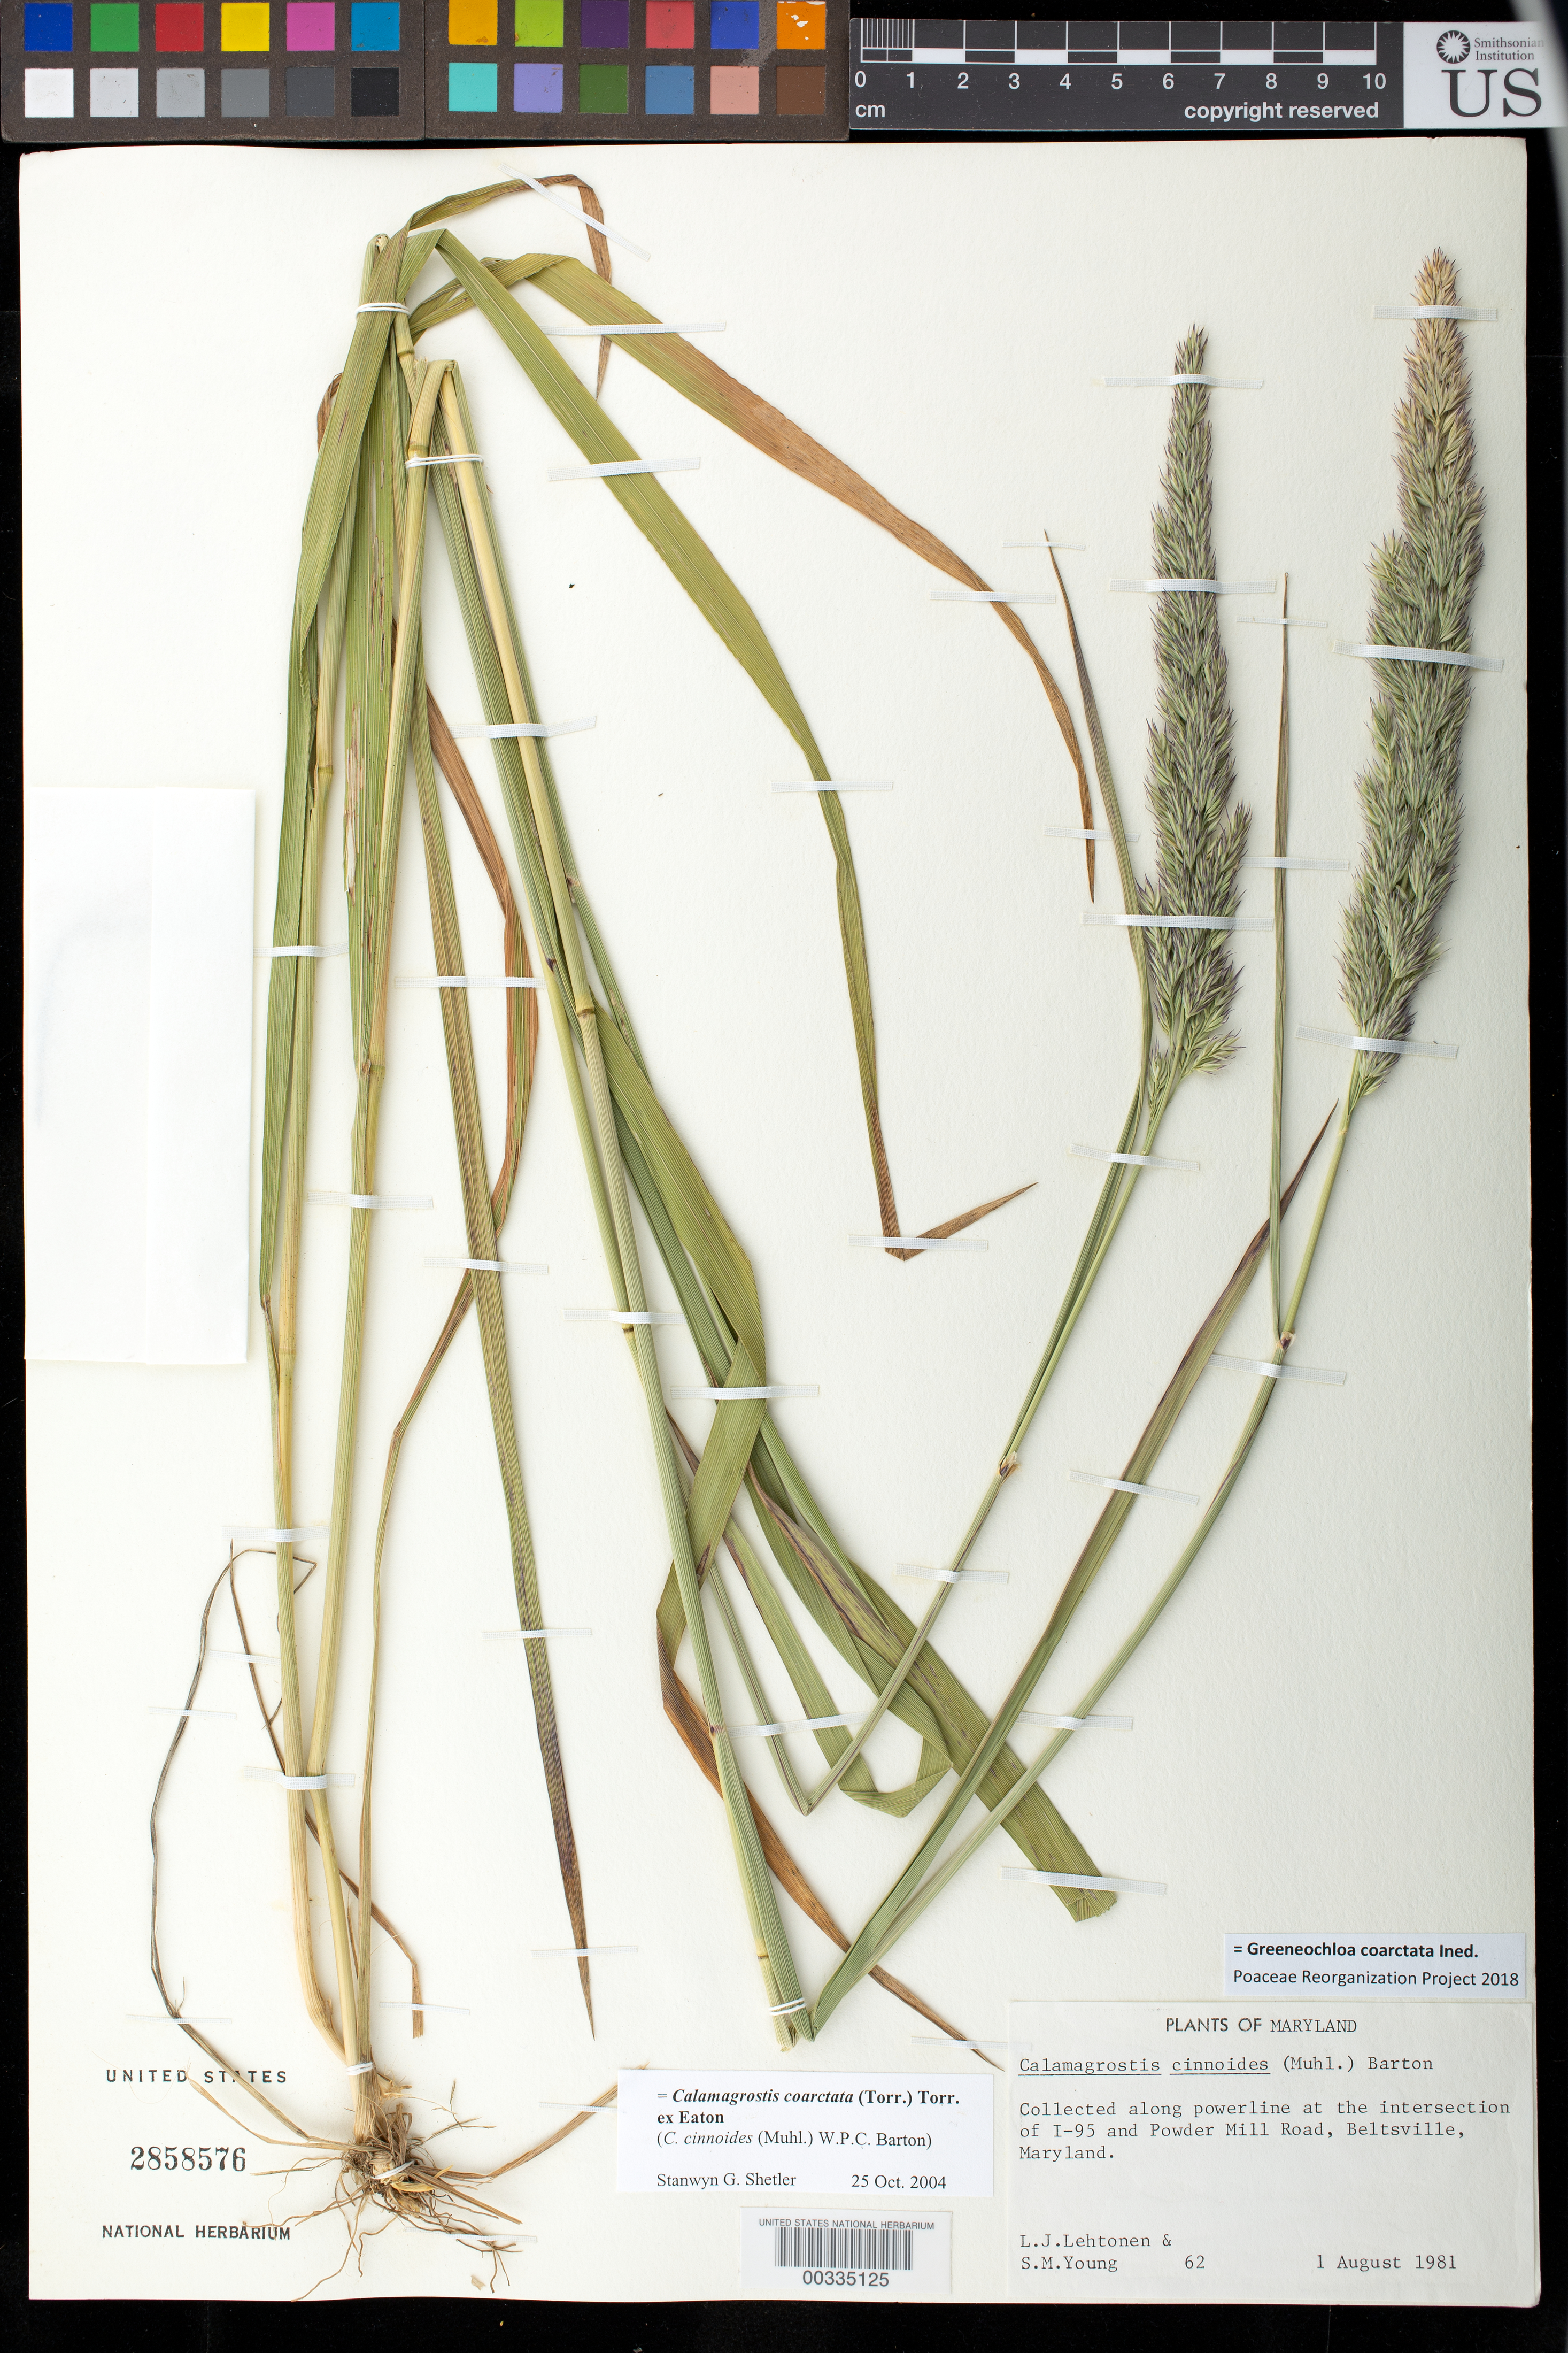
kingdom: Plantae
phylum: Tracheophyta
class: Liliopsida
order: Poales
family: Poaceae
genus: Greeneochloa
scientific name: Greeneochloa coarctata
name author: (Torr. ex Eaton) P.M. Peterson et al.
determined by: Poaceae Reorganization Project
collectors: L. Lehtonen & S. Young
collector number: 62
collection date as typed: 01 Aug 1981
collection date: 1981-08-01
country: United States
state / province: Maryland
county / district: Prince George's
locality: Intersection I-95 and Powder Mill road, Beltsville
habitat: Along powerline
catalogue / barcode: US 2858576